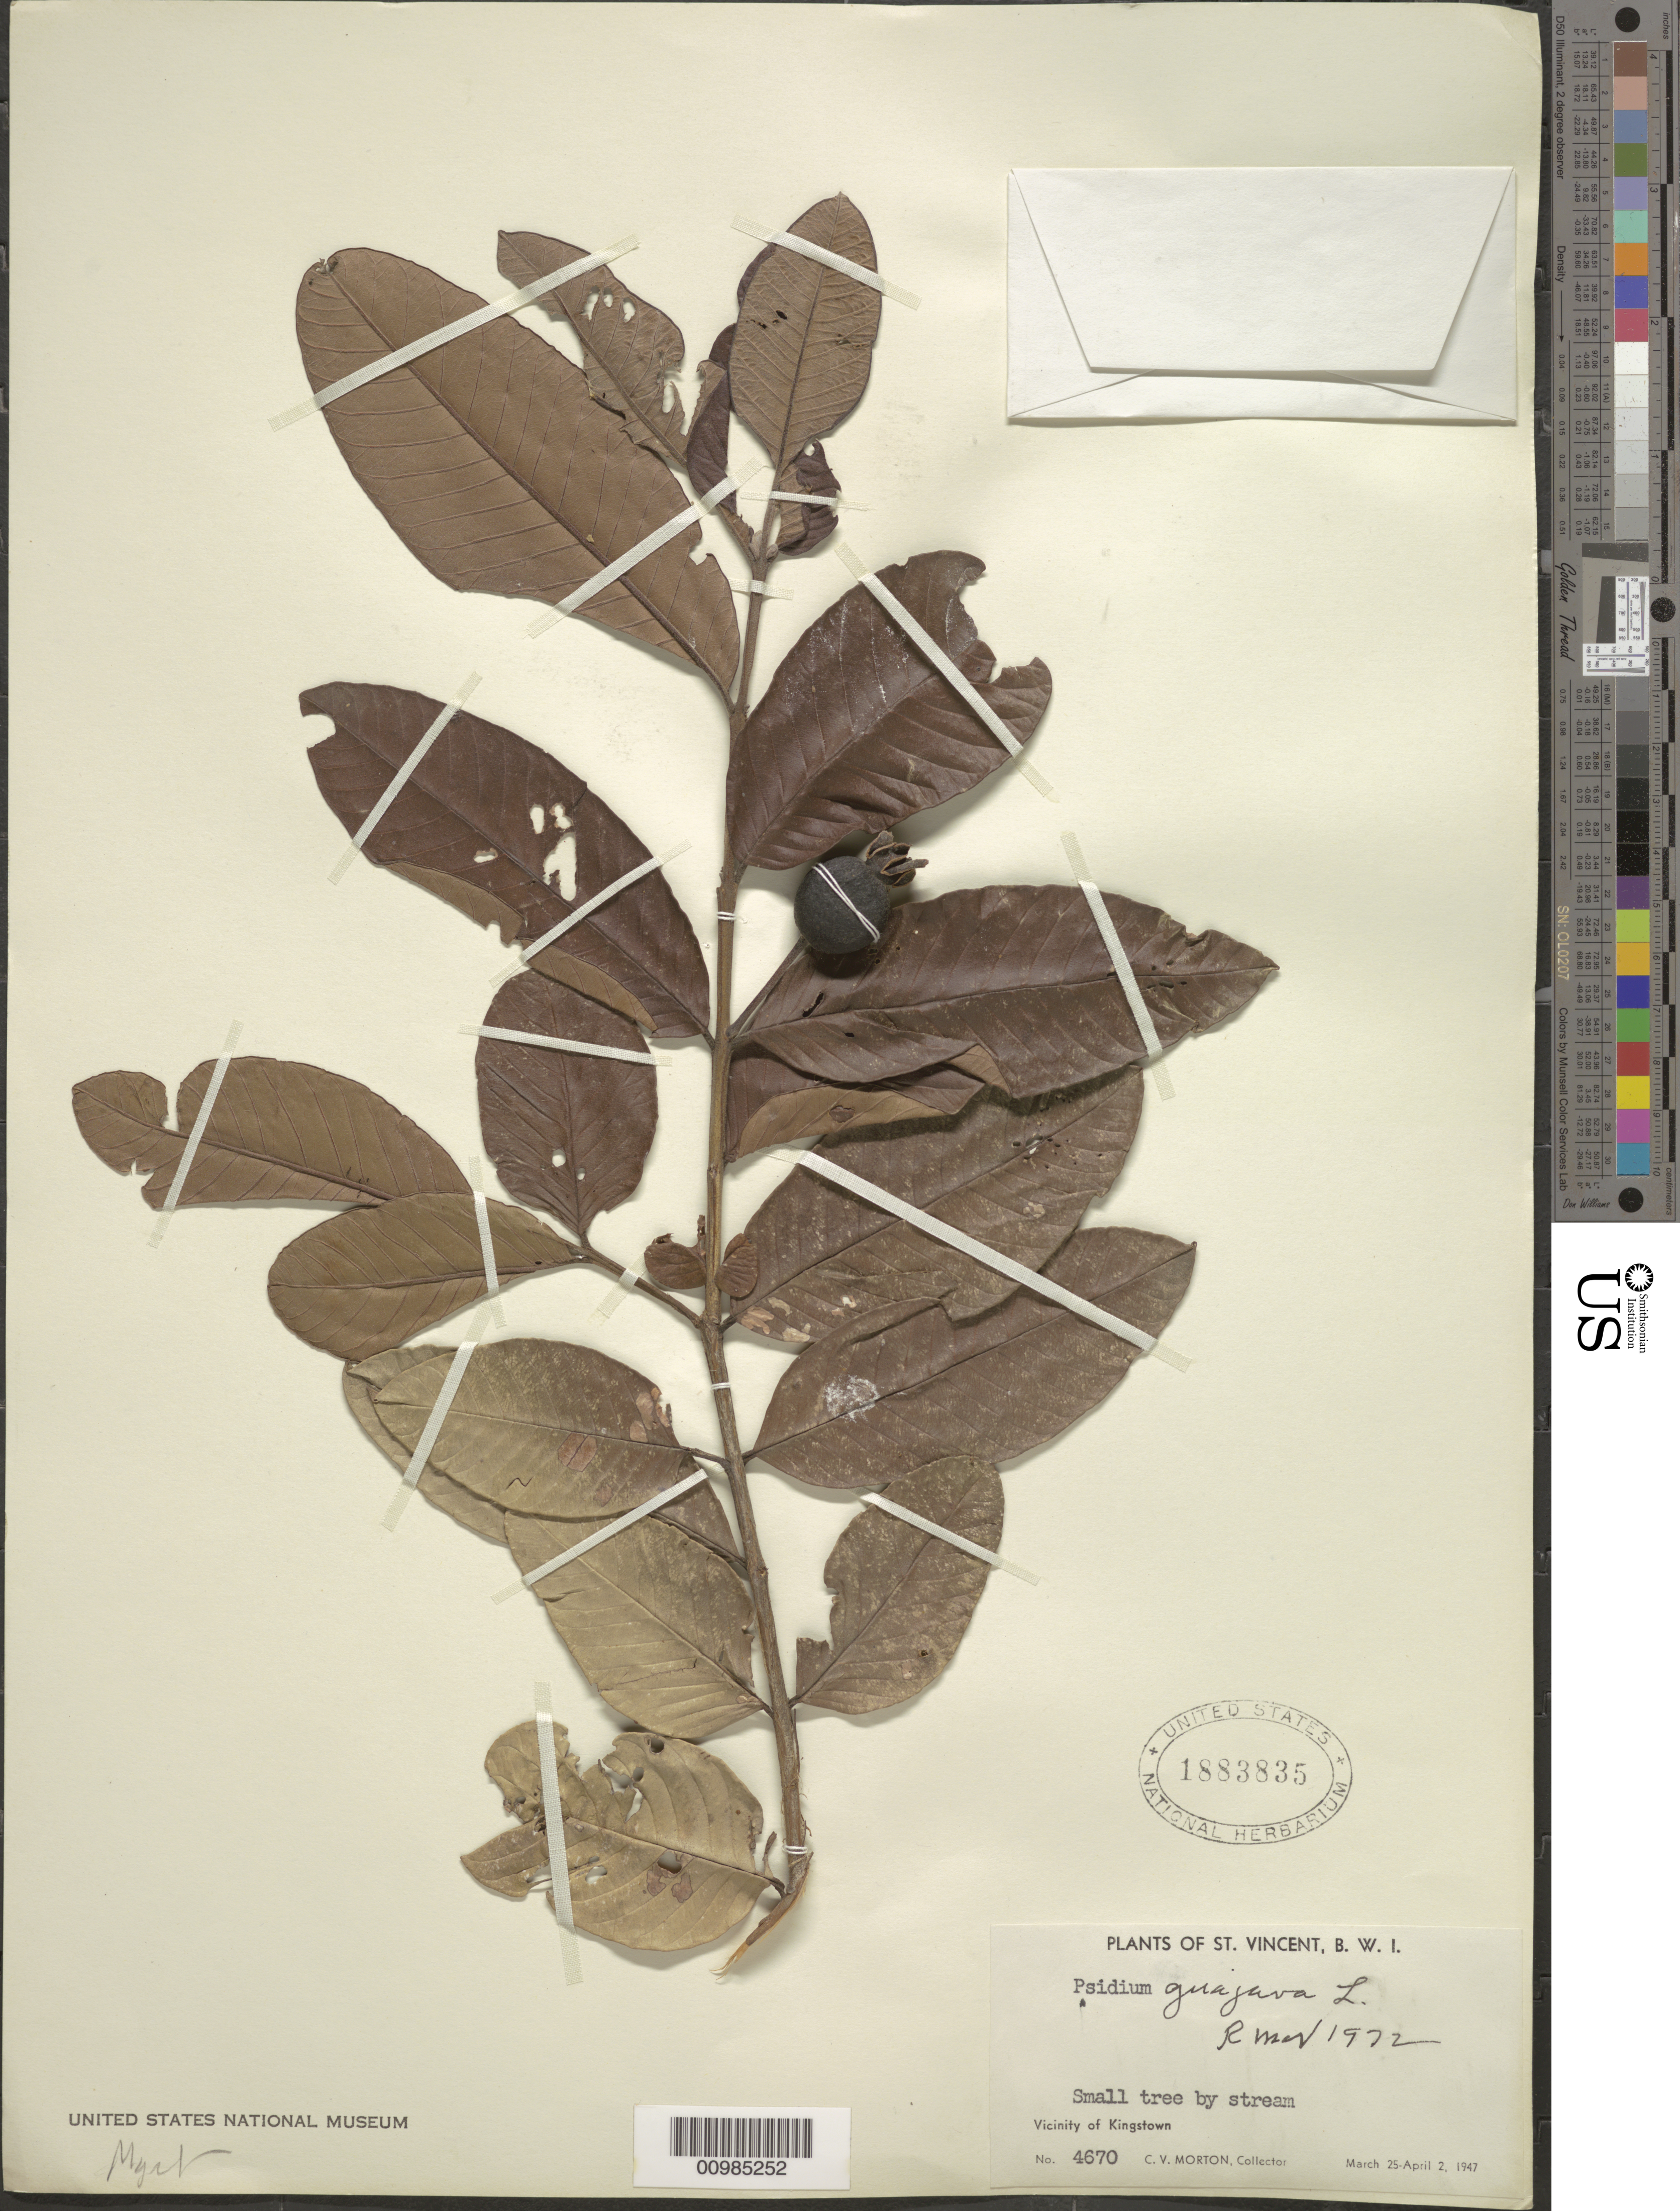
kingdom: Plantae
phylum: Tracheophyta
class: Magnoliopsida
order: Myrtales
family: Myrtaceae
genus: Psidium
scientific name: Psidium guajava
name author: L.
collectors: C. V. Morton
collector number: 4670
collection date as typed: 25 Mar 1947 to 02 Apr 1947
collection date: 1947-03-25/1947-04-02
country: St. Vincent - Grenadines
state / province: Saint George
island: St. Vincent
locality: Vicinity of Kingstown.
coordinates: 0 N, 0 E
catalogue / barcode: US 1883835